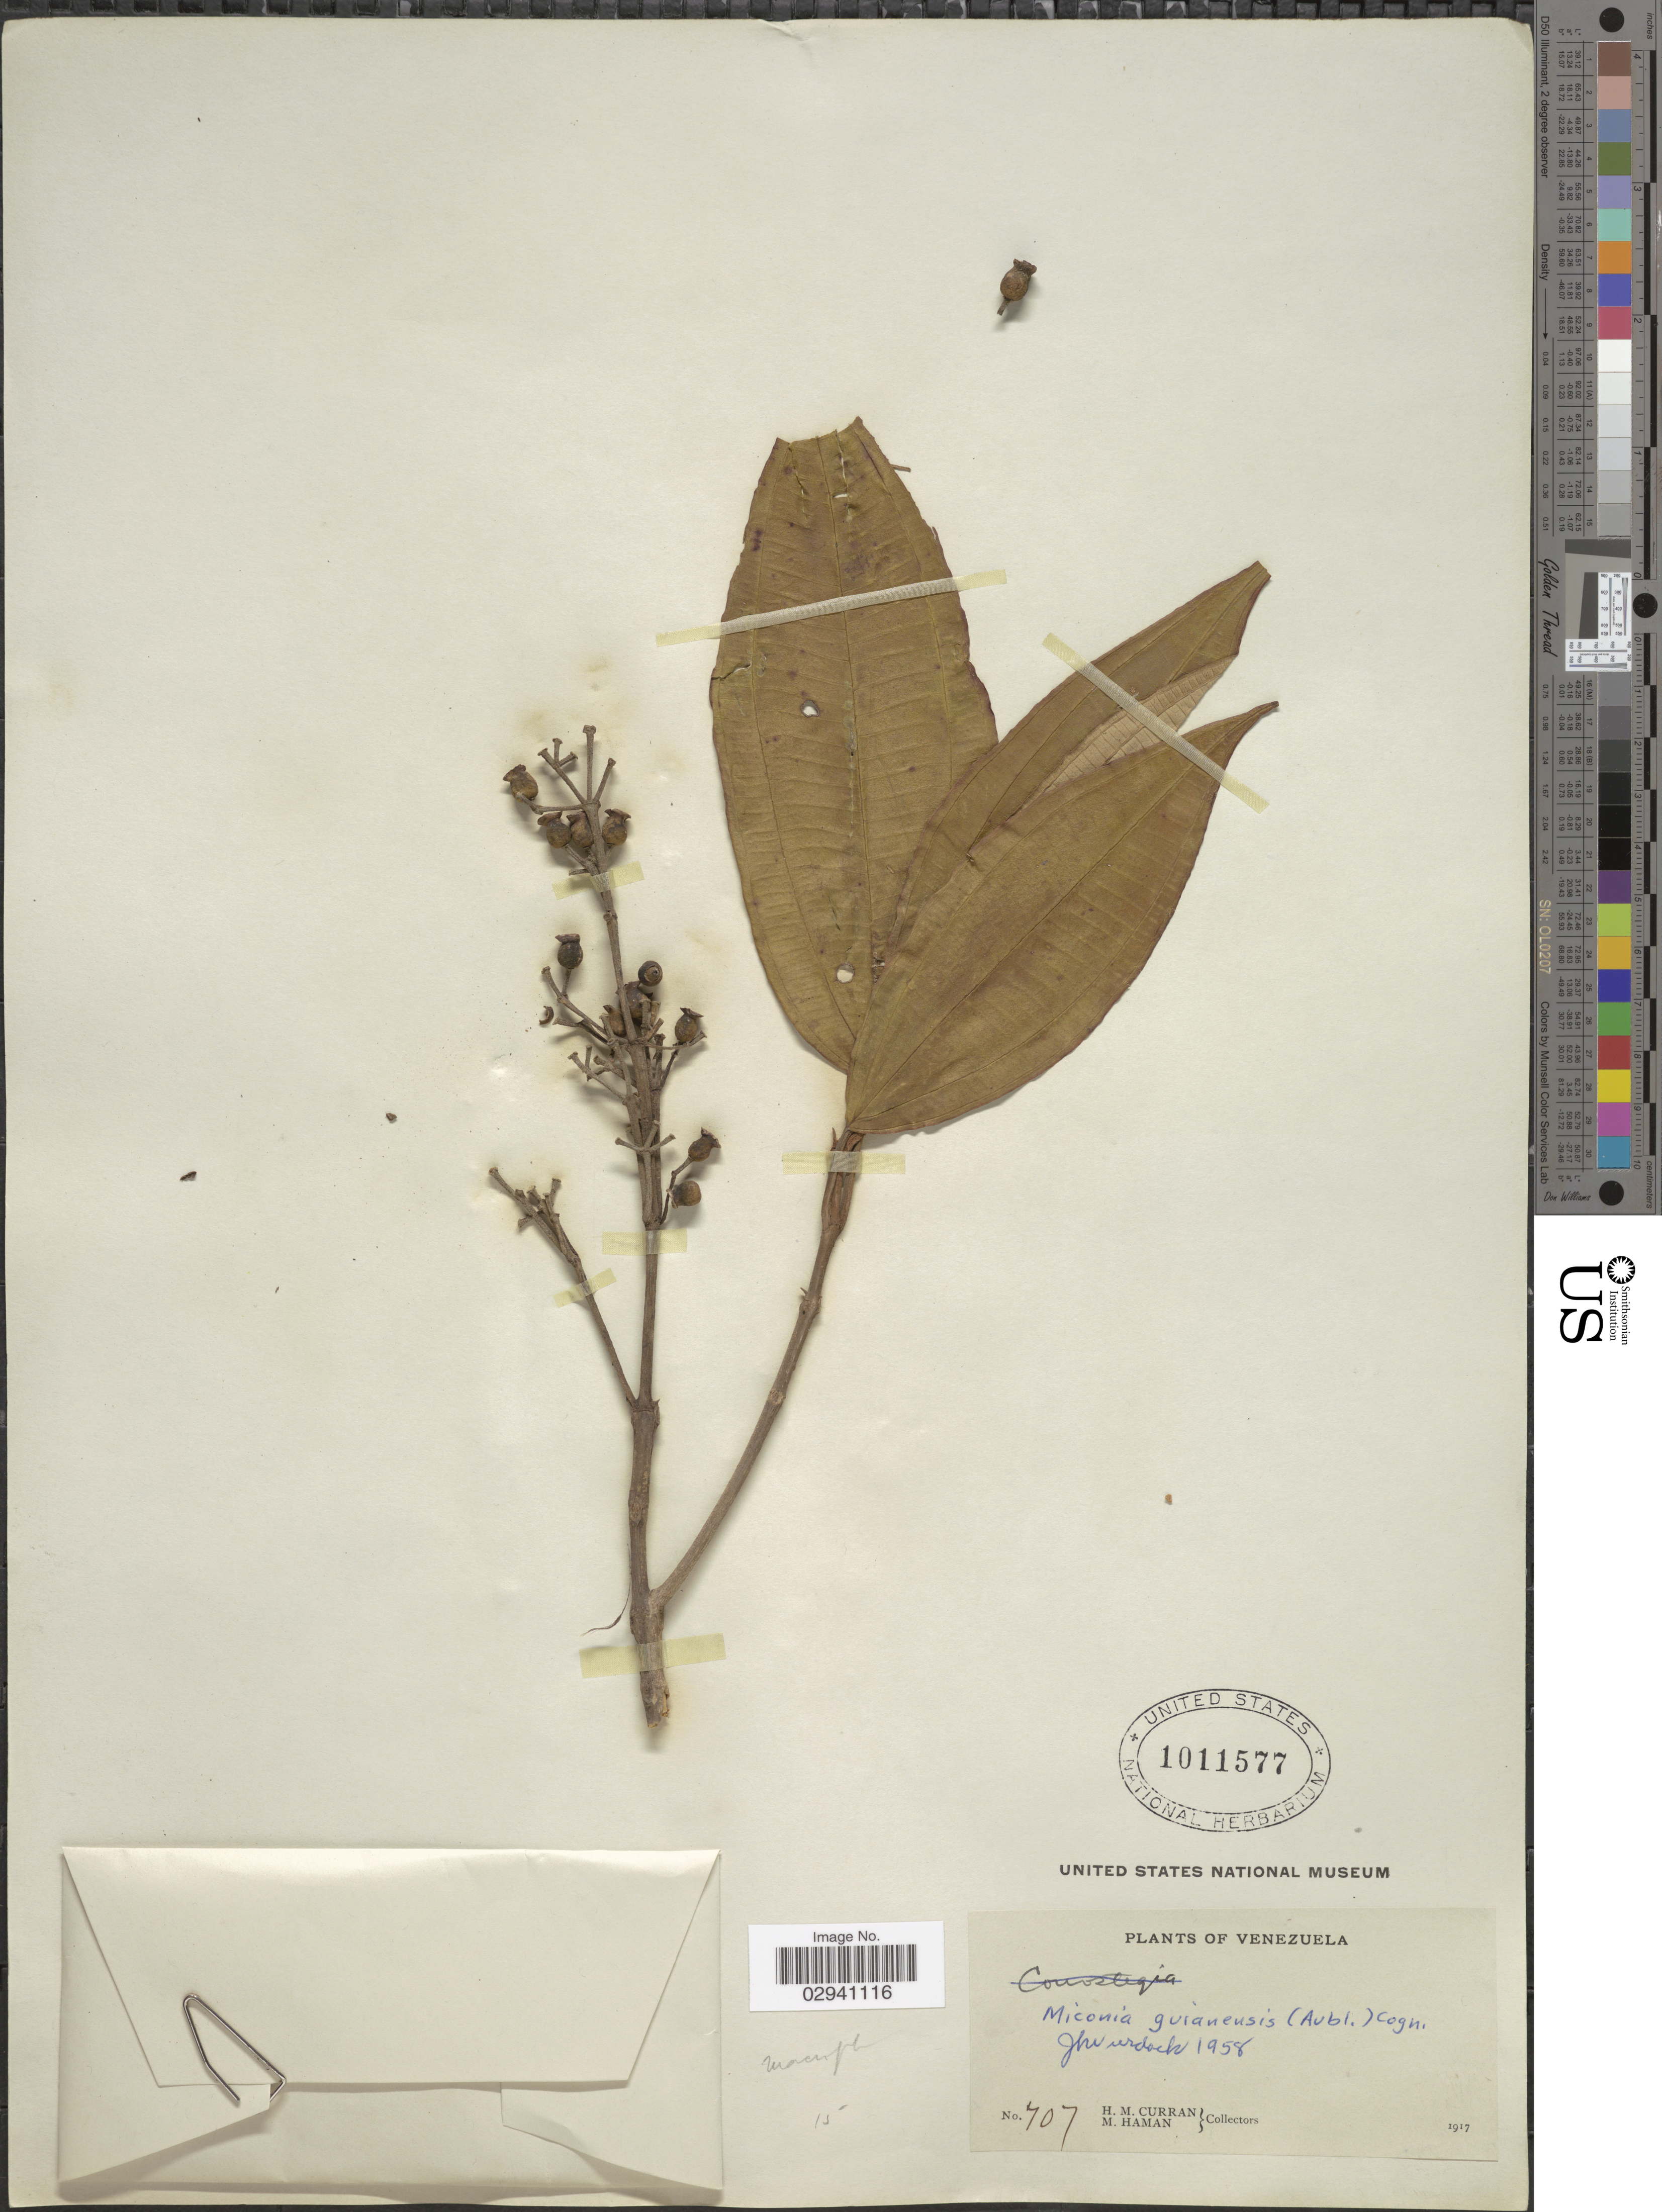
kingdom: Plantae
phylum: Tracheophyta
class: Magnoliopsida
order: Myrtales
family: Melastomataceae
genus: Miconia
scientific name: Miconia mirabilis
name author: (Aubl.) L.O. Williams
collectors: H. M. Curran & M. Haman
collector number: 707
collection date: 1917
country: Venezuela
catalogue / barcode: US 1011577